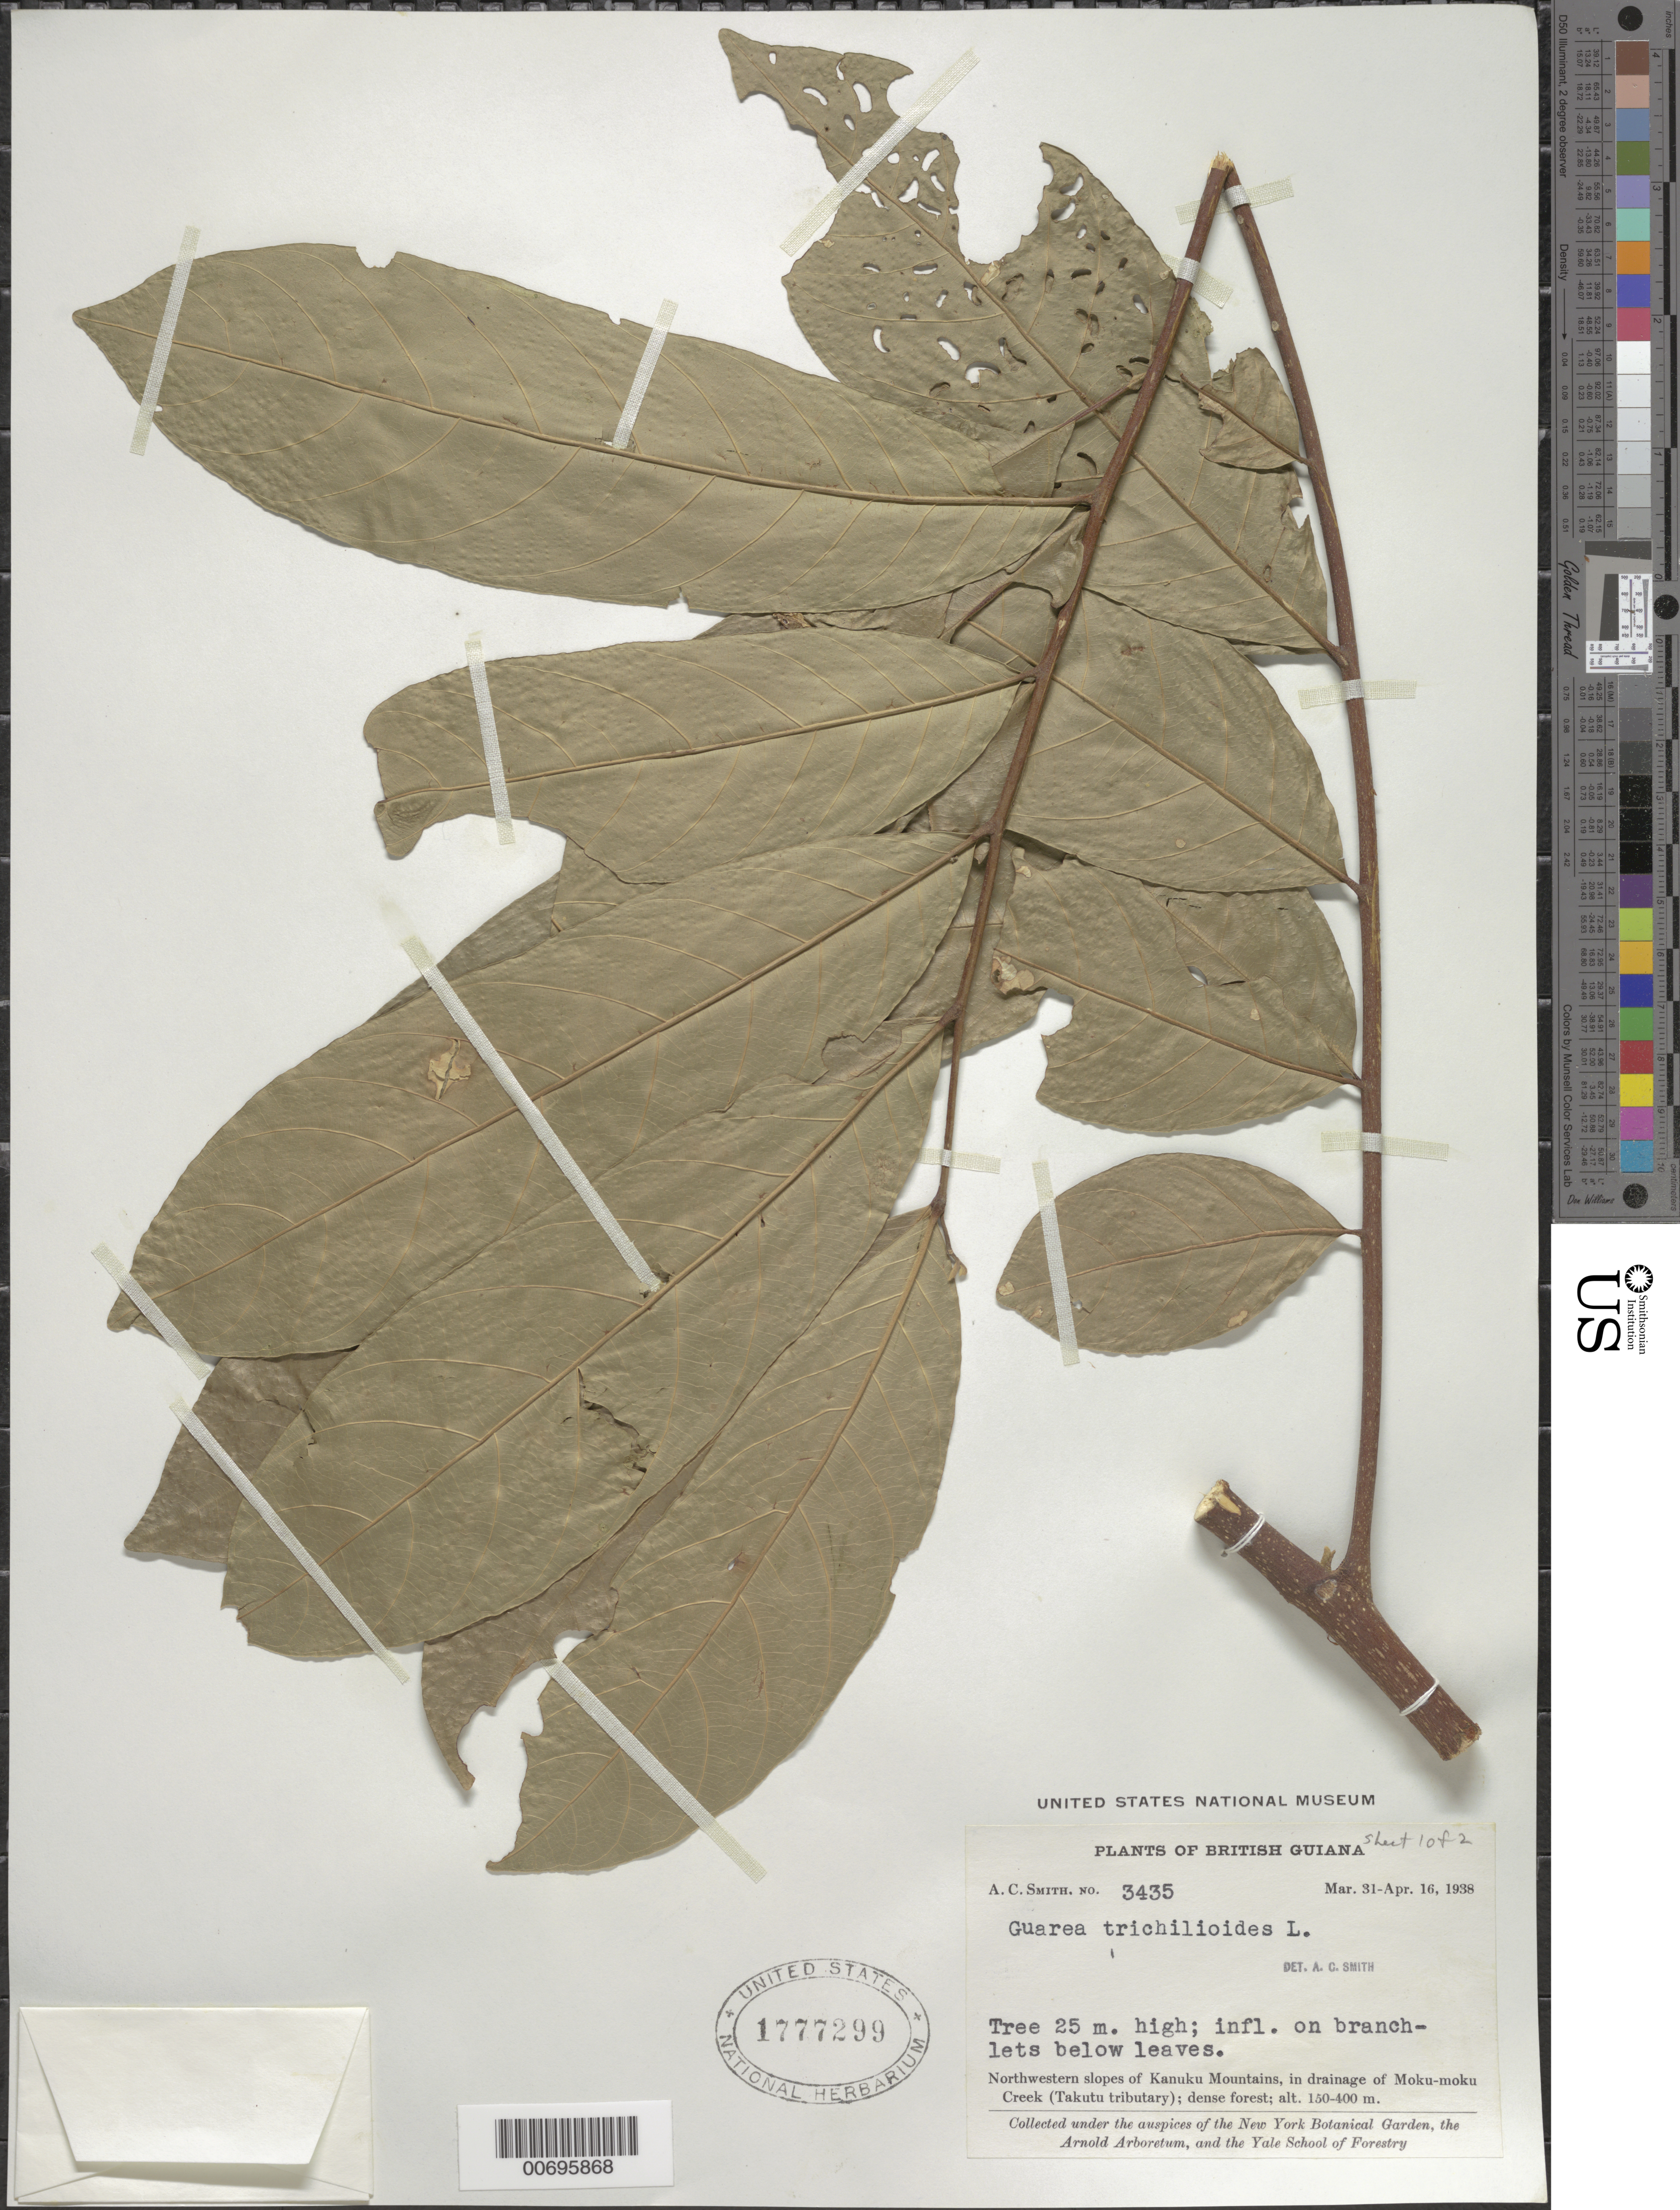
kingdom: Plantae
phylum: Tracheophyta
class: Magnoliopsida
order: Sapindales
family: Meliaceae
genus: Guarea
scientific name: Guarea trichilioides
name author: L.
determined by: Smith, A. C.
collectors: A. C. Smith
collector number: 3435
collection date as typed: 31-Mar-38 to 16-Apr-38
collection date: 1938-03-31/1938-04-16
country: Guyana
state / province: U. Takutu-U. Essequibo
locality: Kanuku Mts., NW slopes, in drainage of Moku-moku Creek (Takutu tributary)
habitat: Dense forest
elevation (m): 150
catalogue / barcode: US 1777299